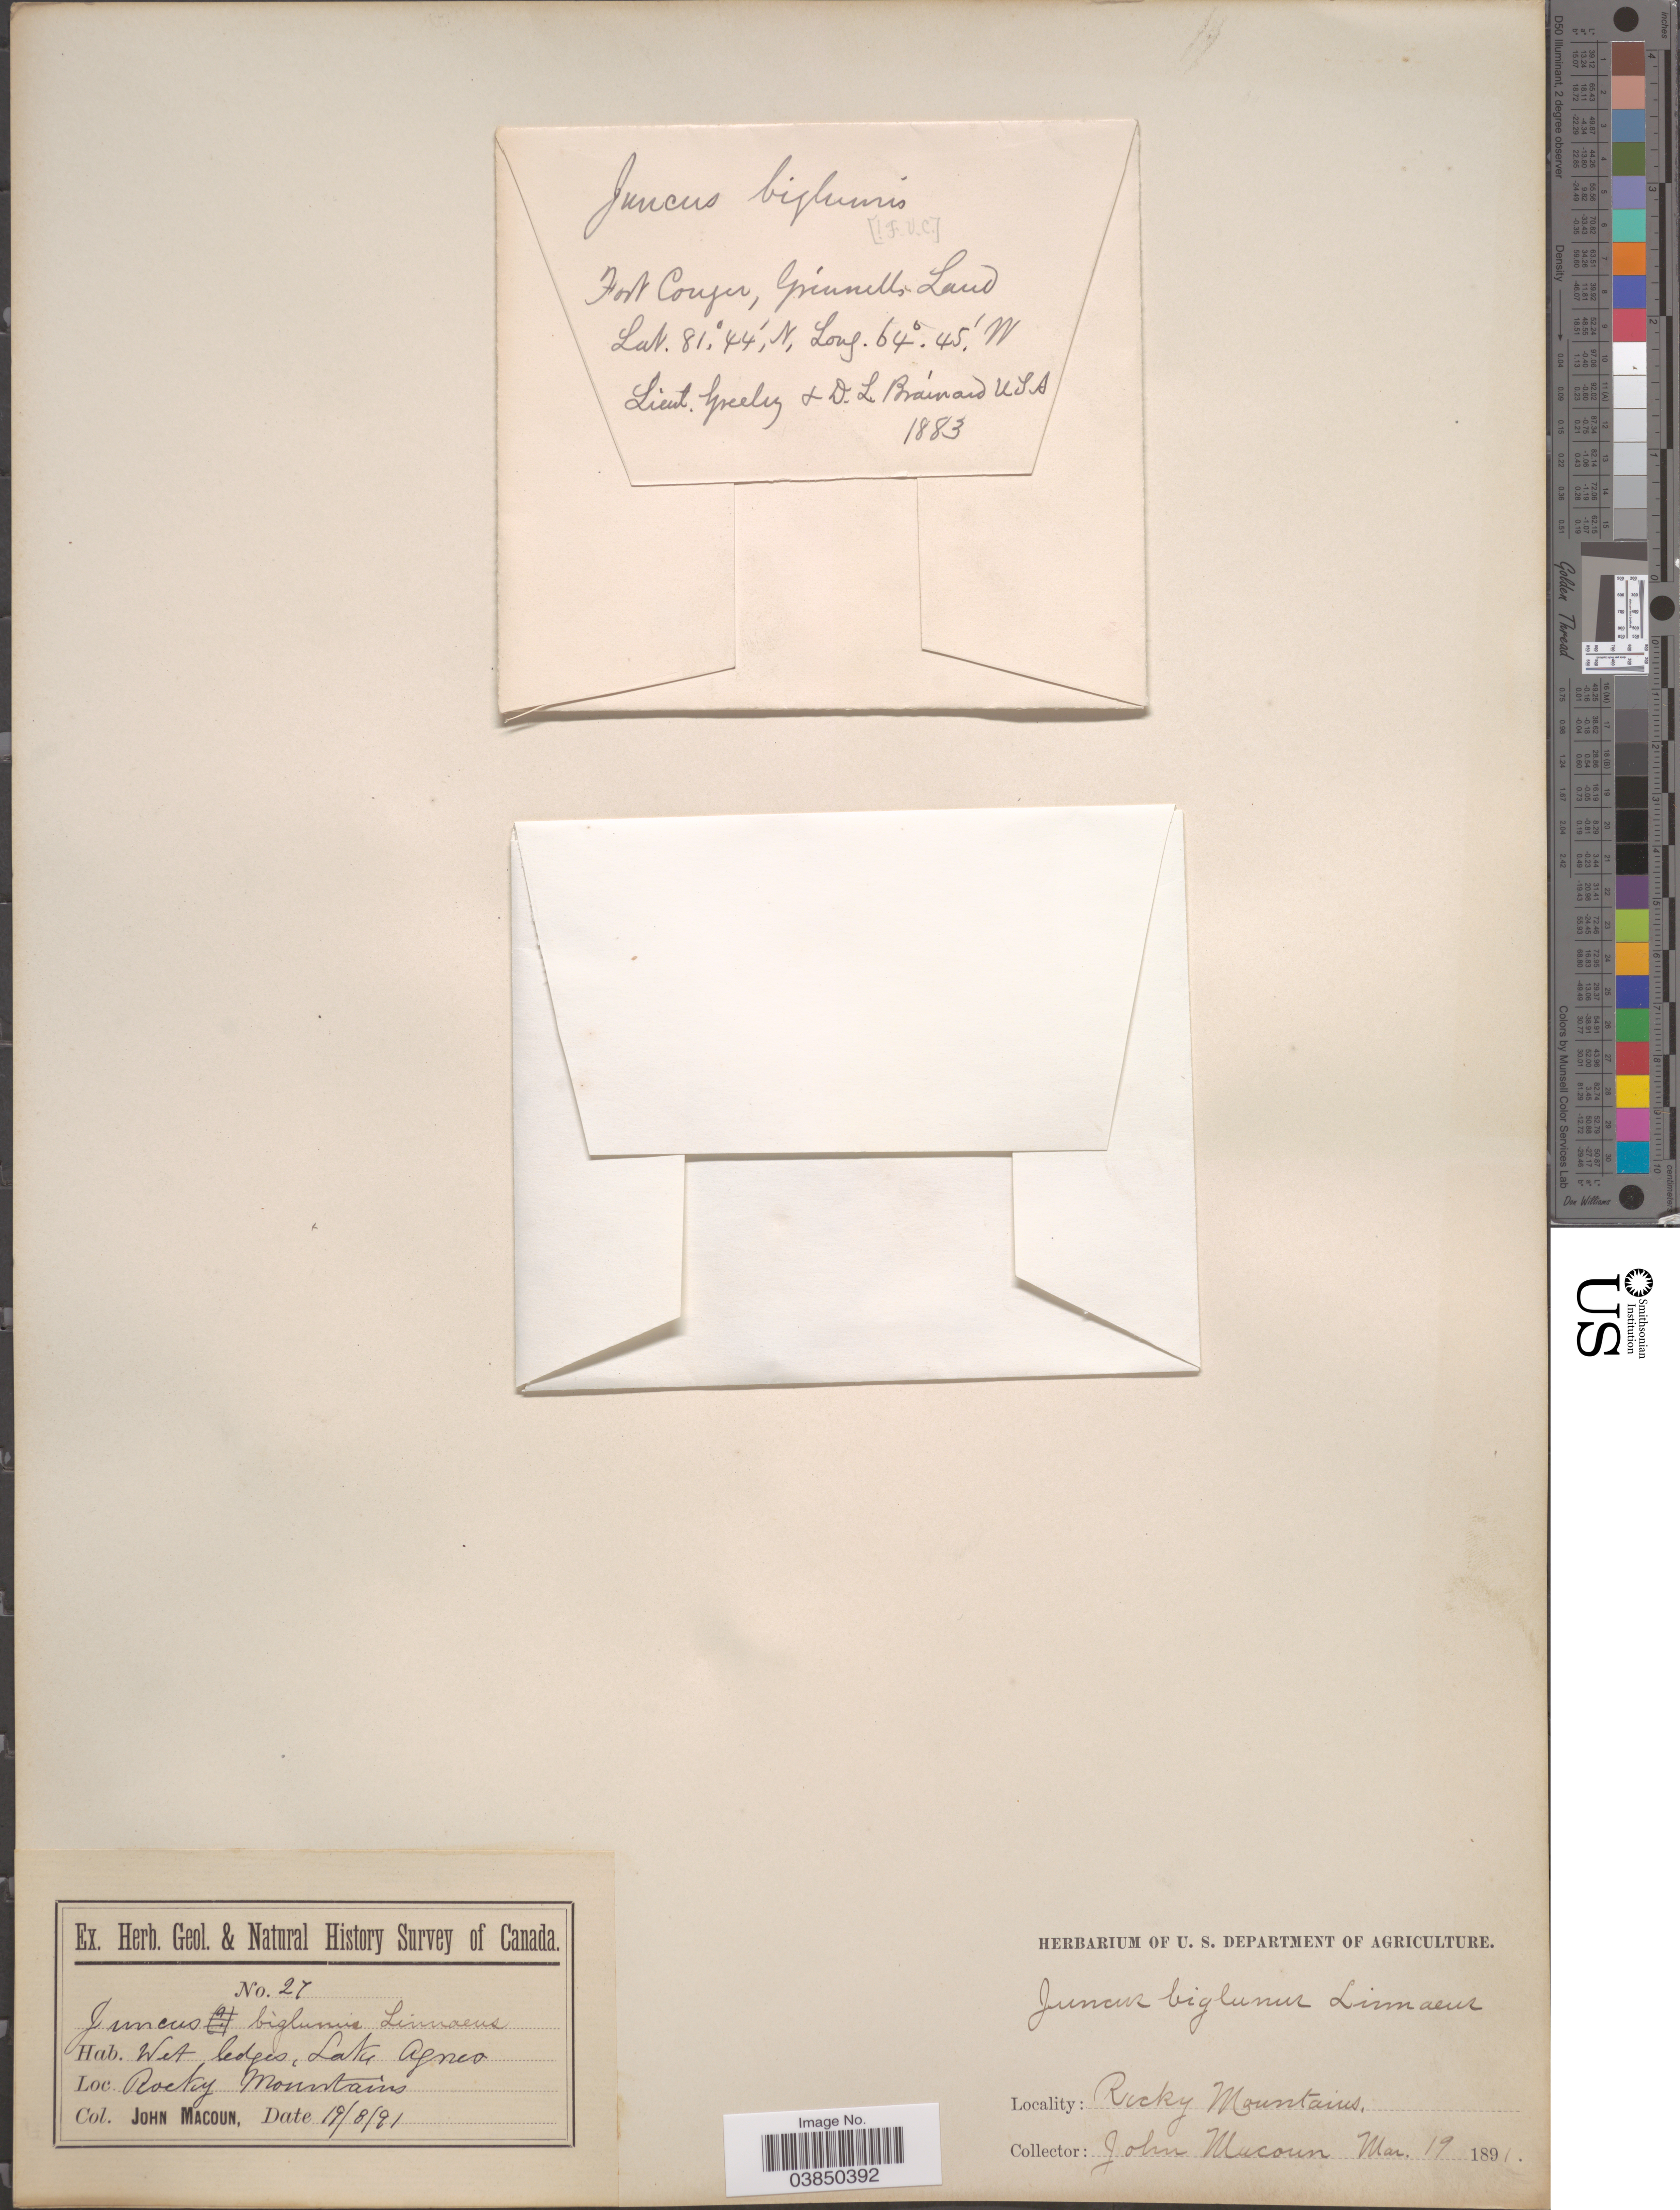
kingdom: Plantae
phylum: Tracheophyta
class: Liliopsida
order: Poales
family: Juncaceae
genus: Juncus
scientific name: Juncus biglumis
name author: L.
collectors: J. Macoun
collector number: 27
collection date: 1891-08-19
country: Canada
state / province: Alberta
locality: Lake Agnes. Rocky Mountains.